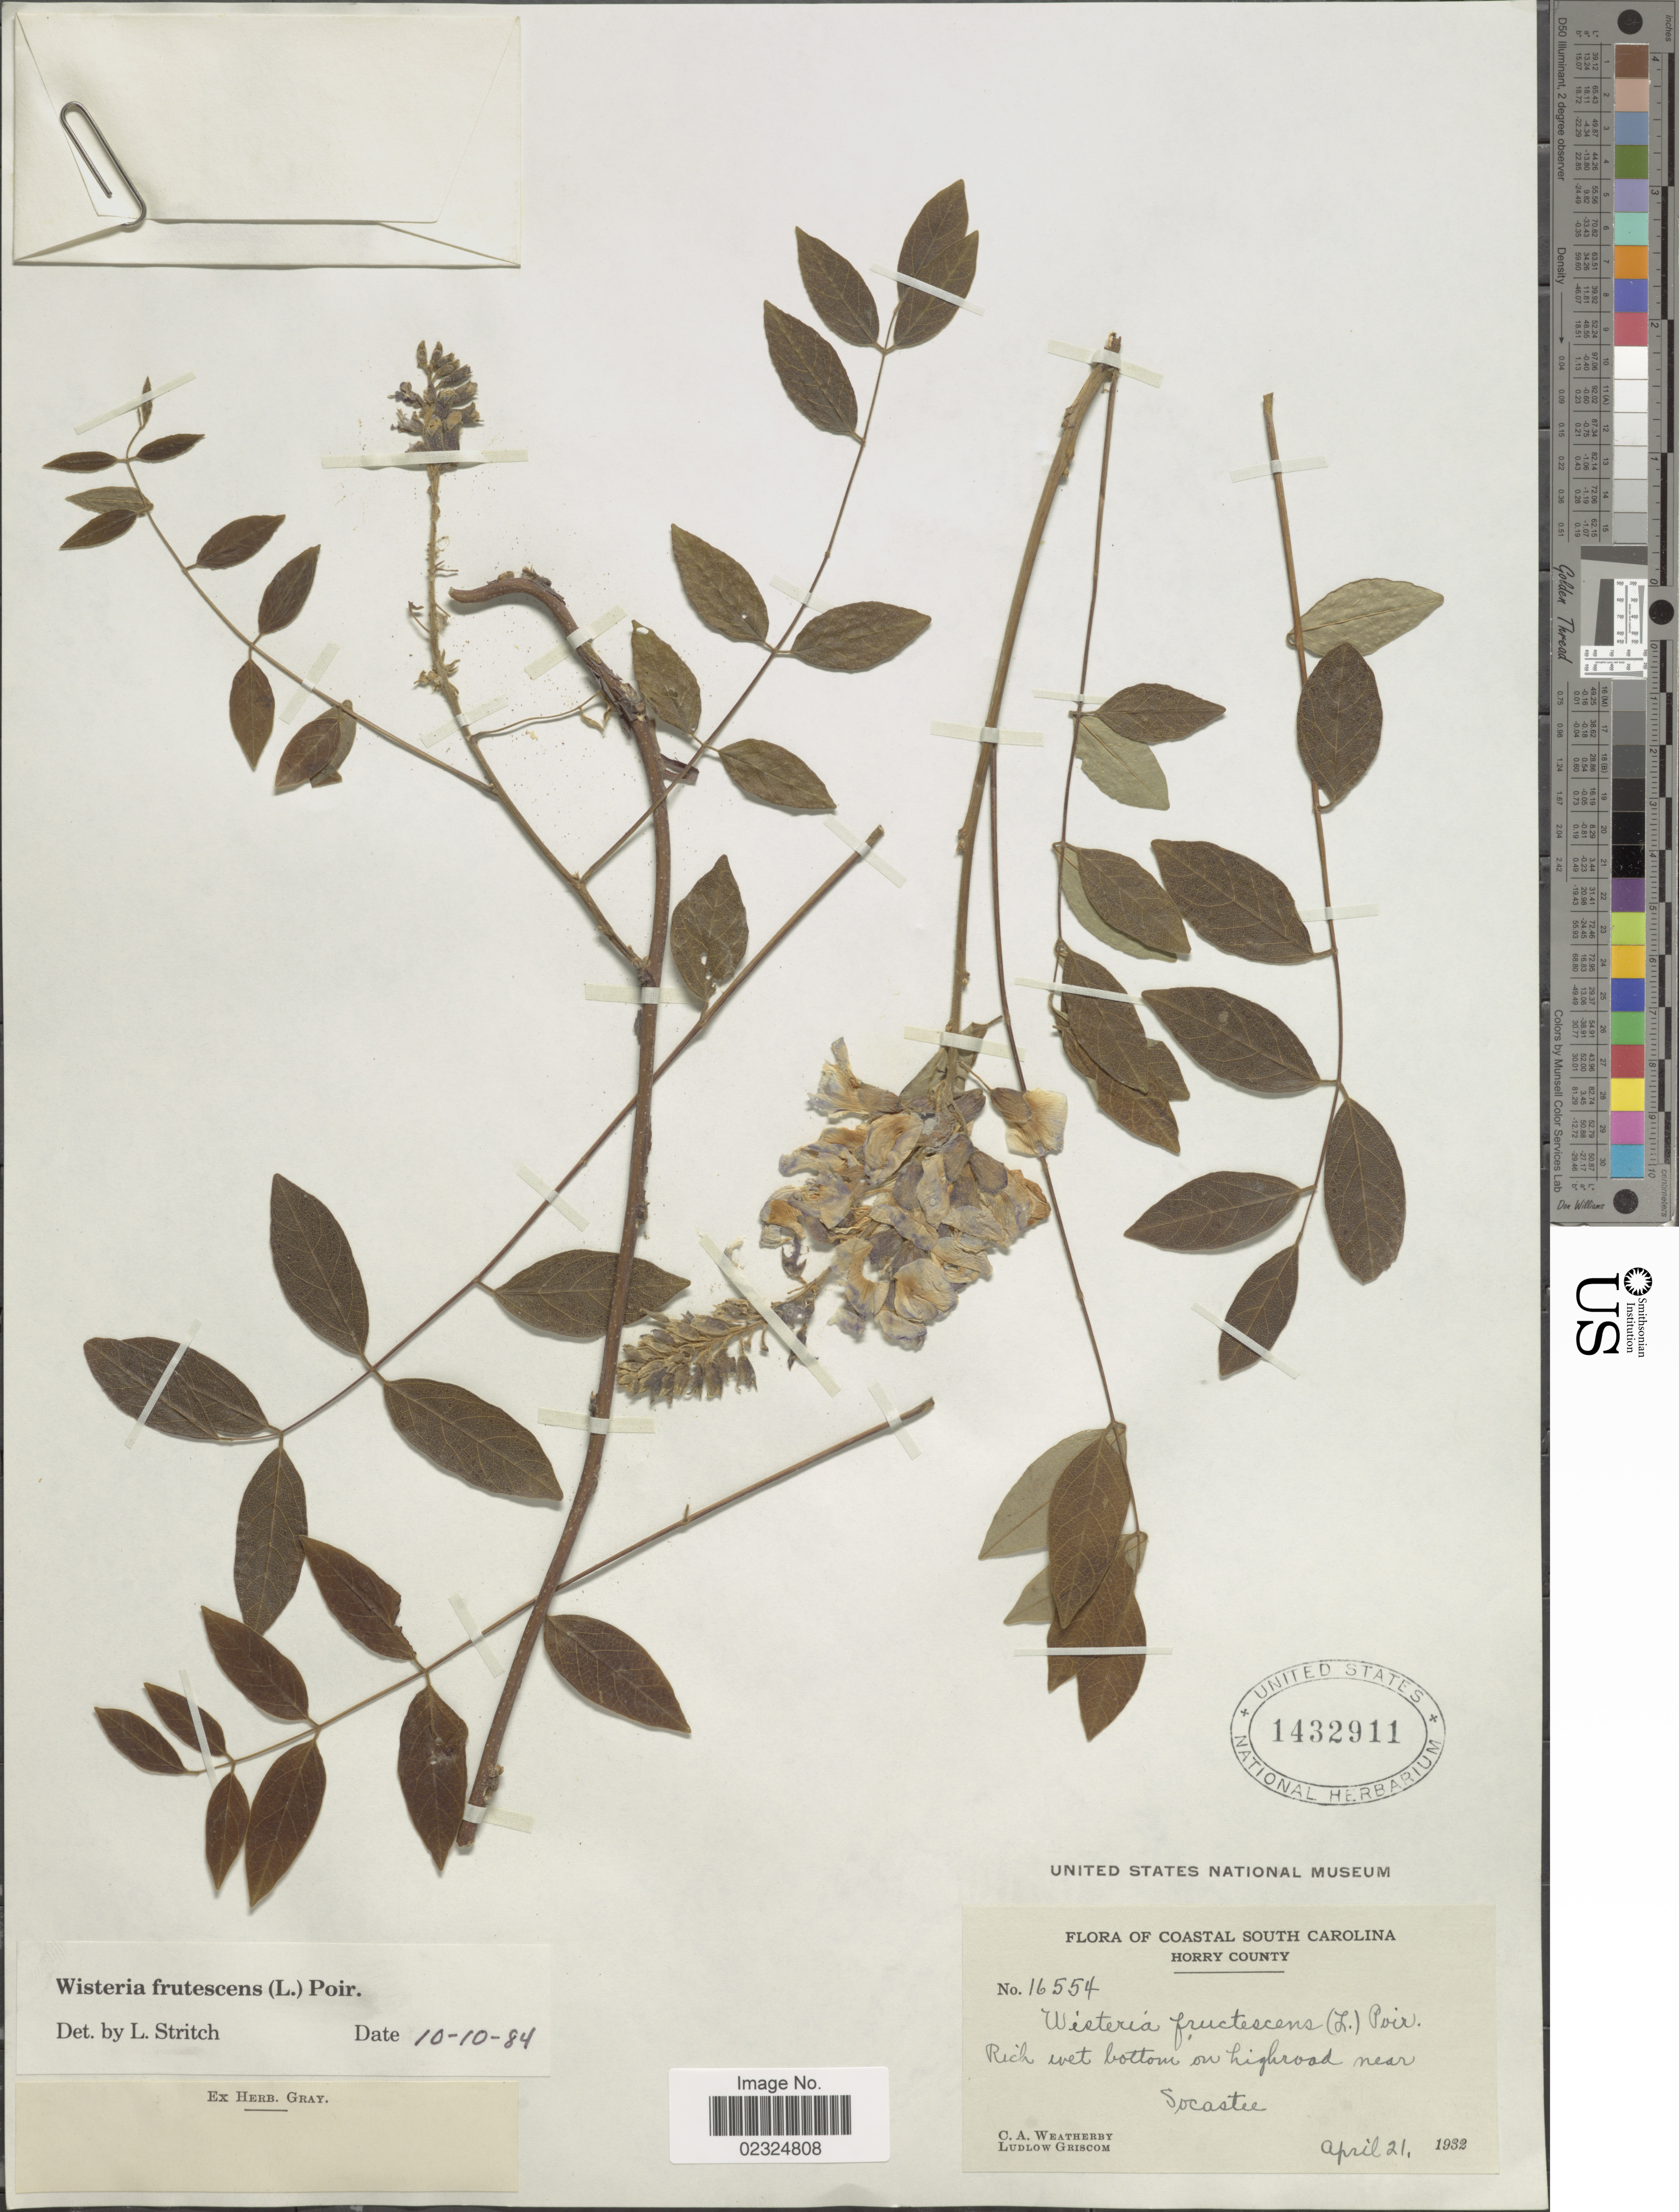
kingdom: Plantae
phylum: Tracheophyta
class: Magnoliopsida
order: Fabales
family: Fabaceae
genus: Wisteria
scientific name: Wisteria frutescens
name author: (L.) Poir.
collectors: C. A. Weatherby & L. Griscom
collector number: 16554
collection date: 1932-04-21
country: United States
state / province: South Carolina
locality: Coastal South Carolina, near Socaste, Horry County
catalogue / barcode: US 1432911